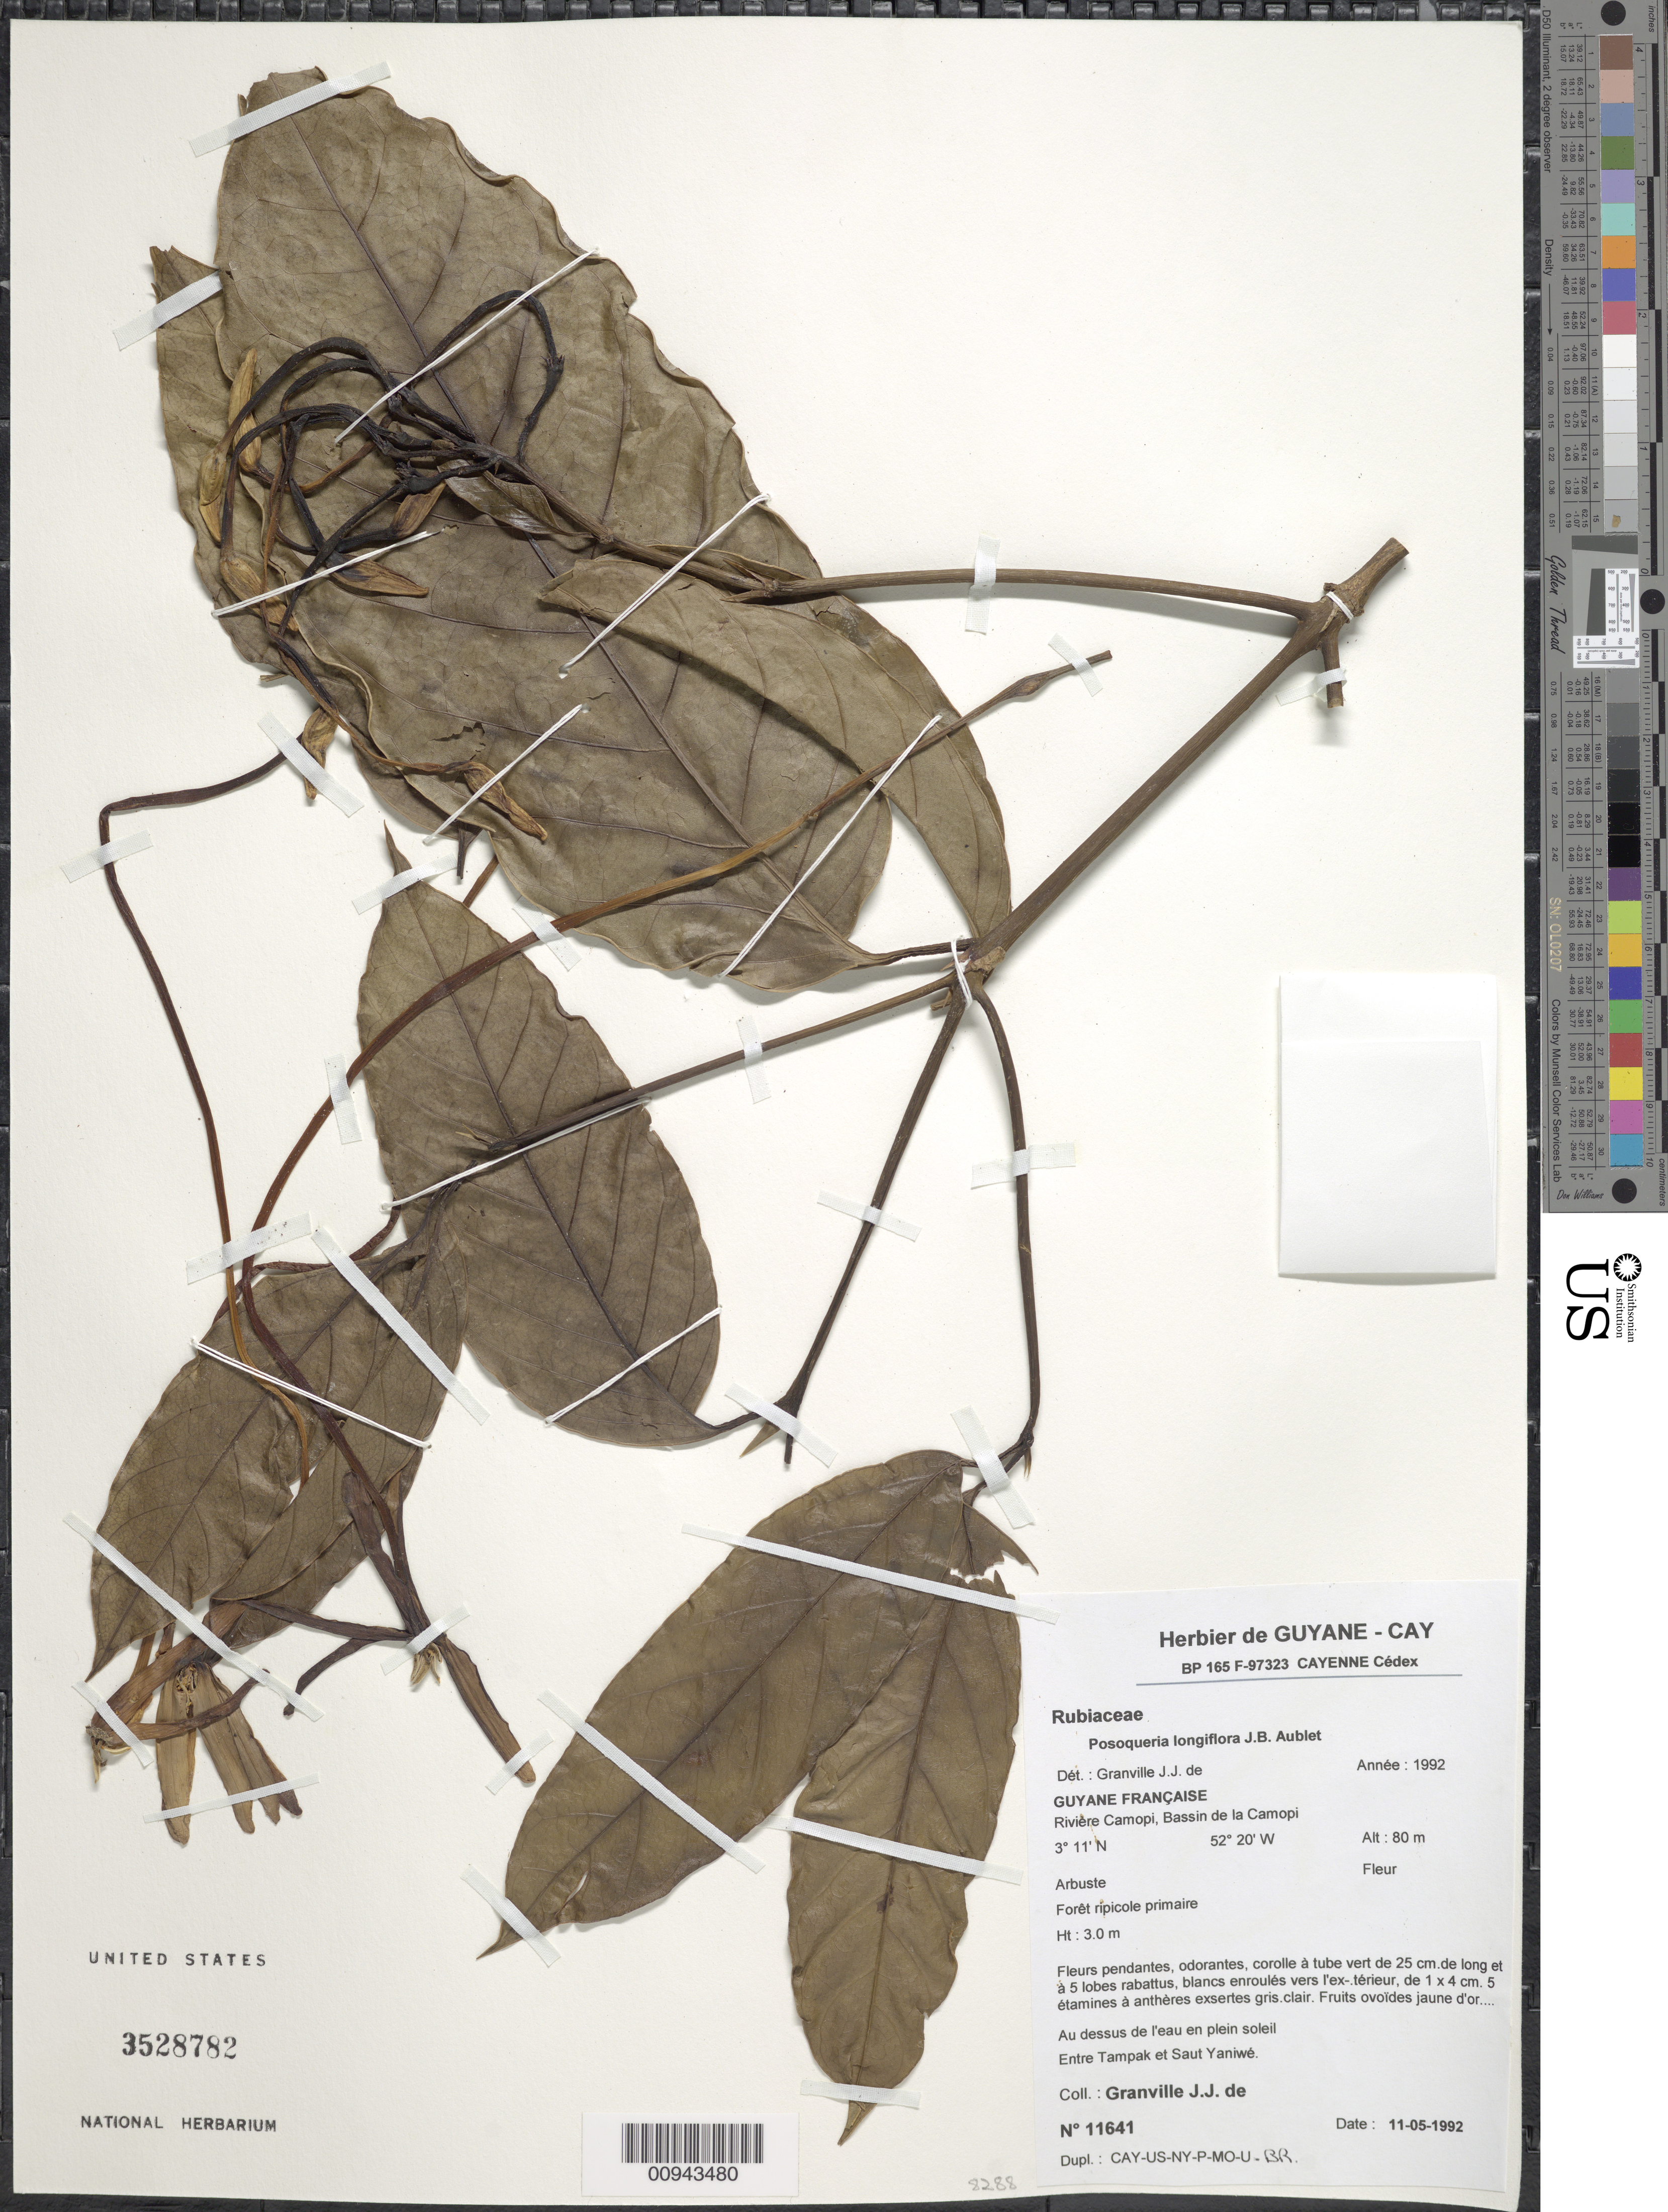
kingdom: Plantae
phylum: Tracheophyta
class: Magnoliopsida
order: Gentianales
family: Rubiaceae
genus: Posoqueria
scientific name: Posoqueria longiflora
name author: Aubl.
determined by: Granville, J. J. de, (CAY), Institut de Recherche pour le Developpement (IRD) (FRENCH GUIANA)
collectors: J.-J. de Granville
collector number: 11641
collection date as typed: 11-May-92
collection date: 1992-05-11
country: French Guiana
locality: Saut Chien, Bassin de la Camopi. Entre Tampak et Saut Yaniwé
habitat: Foret ripicole priamire. Au dessus de l'eau en plein soleil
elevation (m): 80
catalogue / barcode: US 3528782